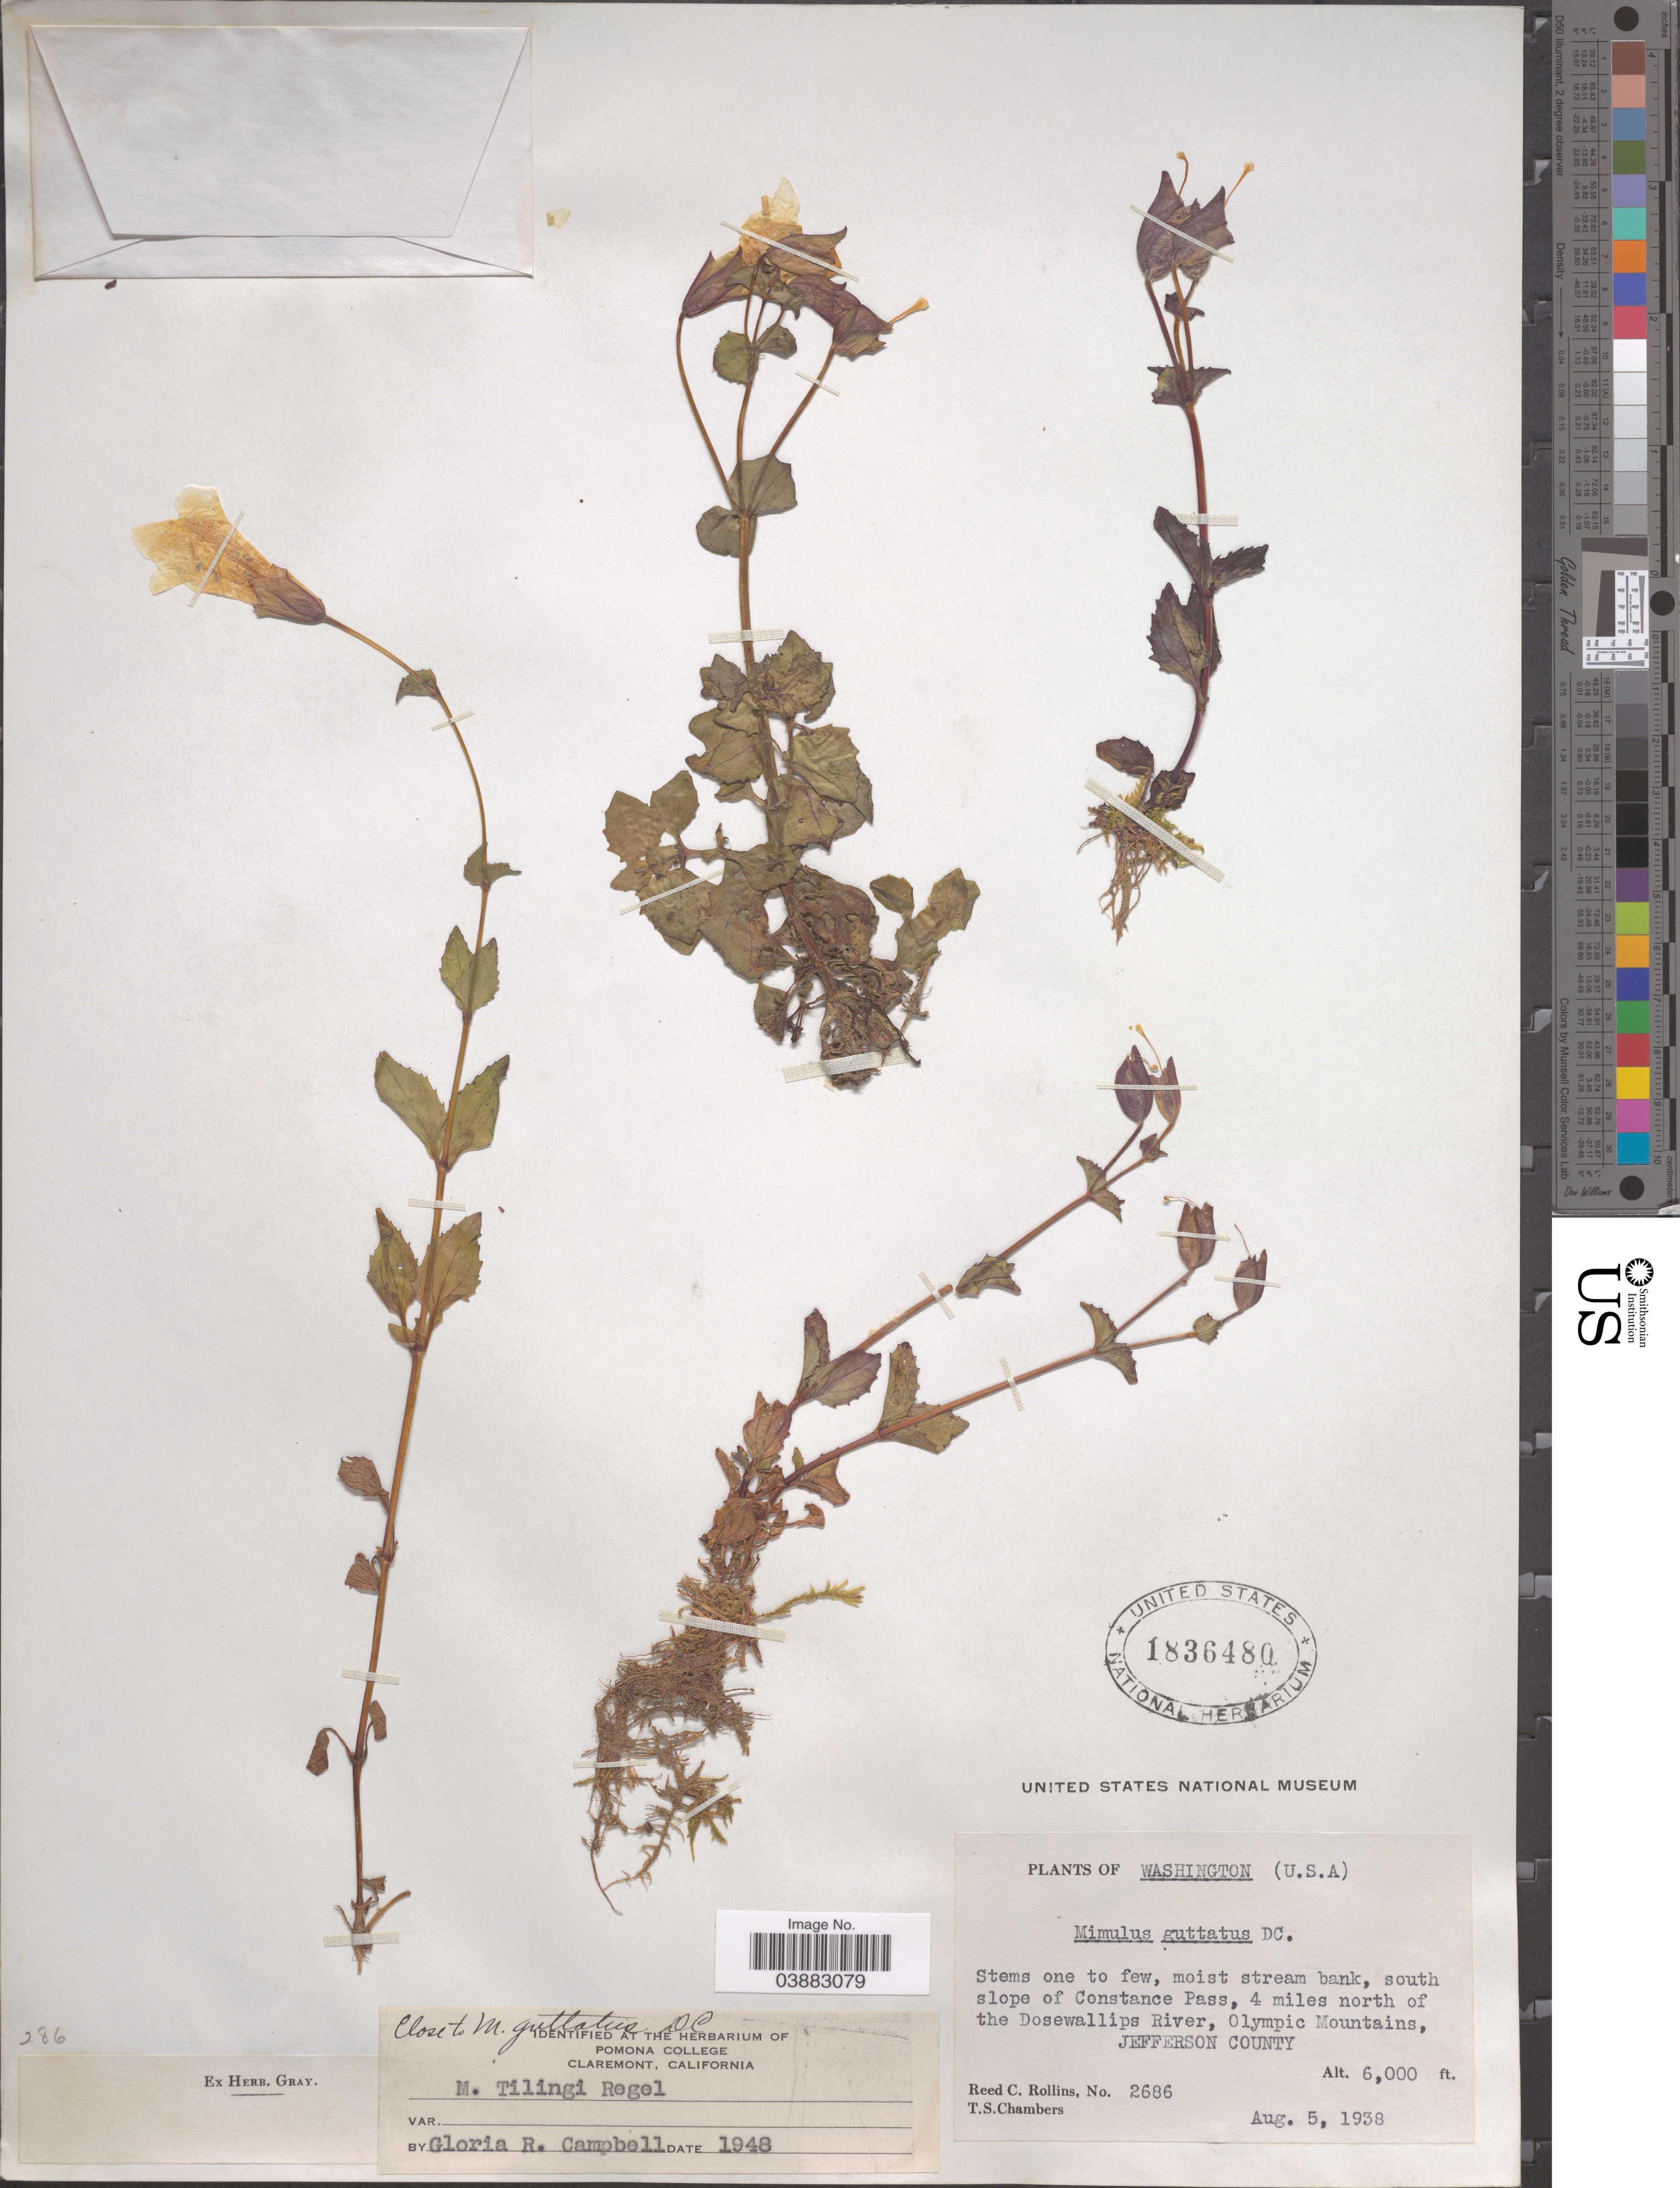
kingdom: Plantae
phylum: Tracheophyta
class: Magnoliopsida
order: Lamiales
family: Phrymaceae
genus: Mimulus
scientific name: Mimulus tilingii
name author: Regel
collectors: R. C. Rollins & T. Chambers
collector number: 2686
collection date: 1938-08-05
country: United States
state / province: Washington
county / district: Jefferson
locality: South slope of Constance Pass, 4 miles north of the Dosewallips River, Olympic Mountains, Jefferson County.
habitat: moist stream bank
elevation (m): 1829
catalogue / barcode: US 1836480